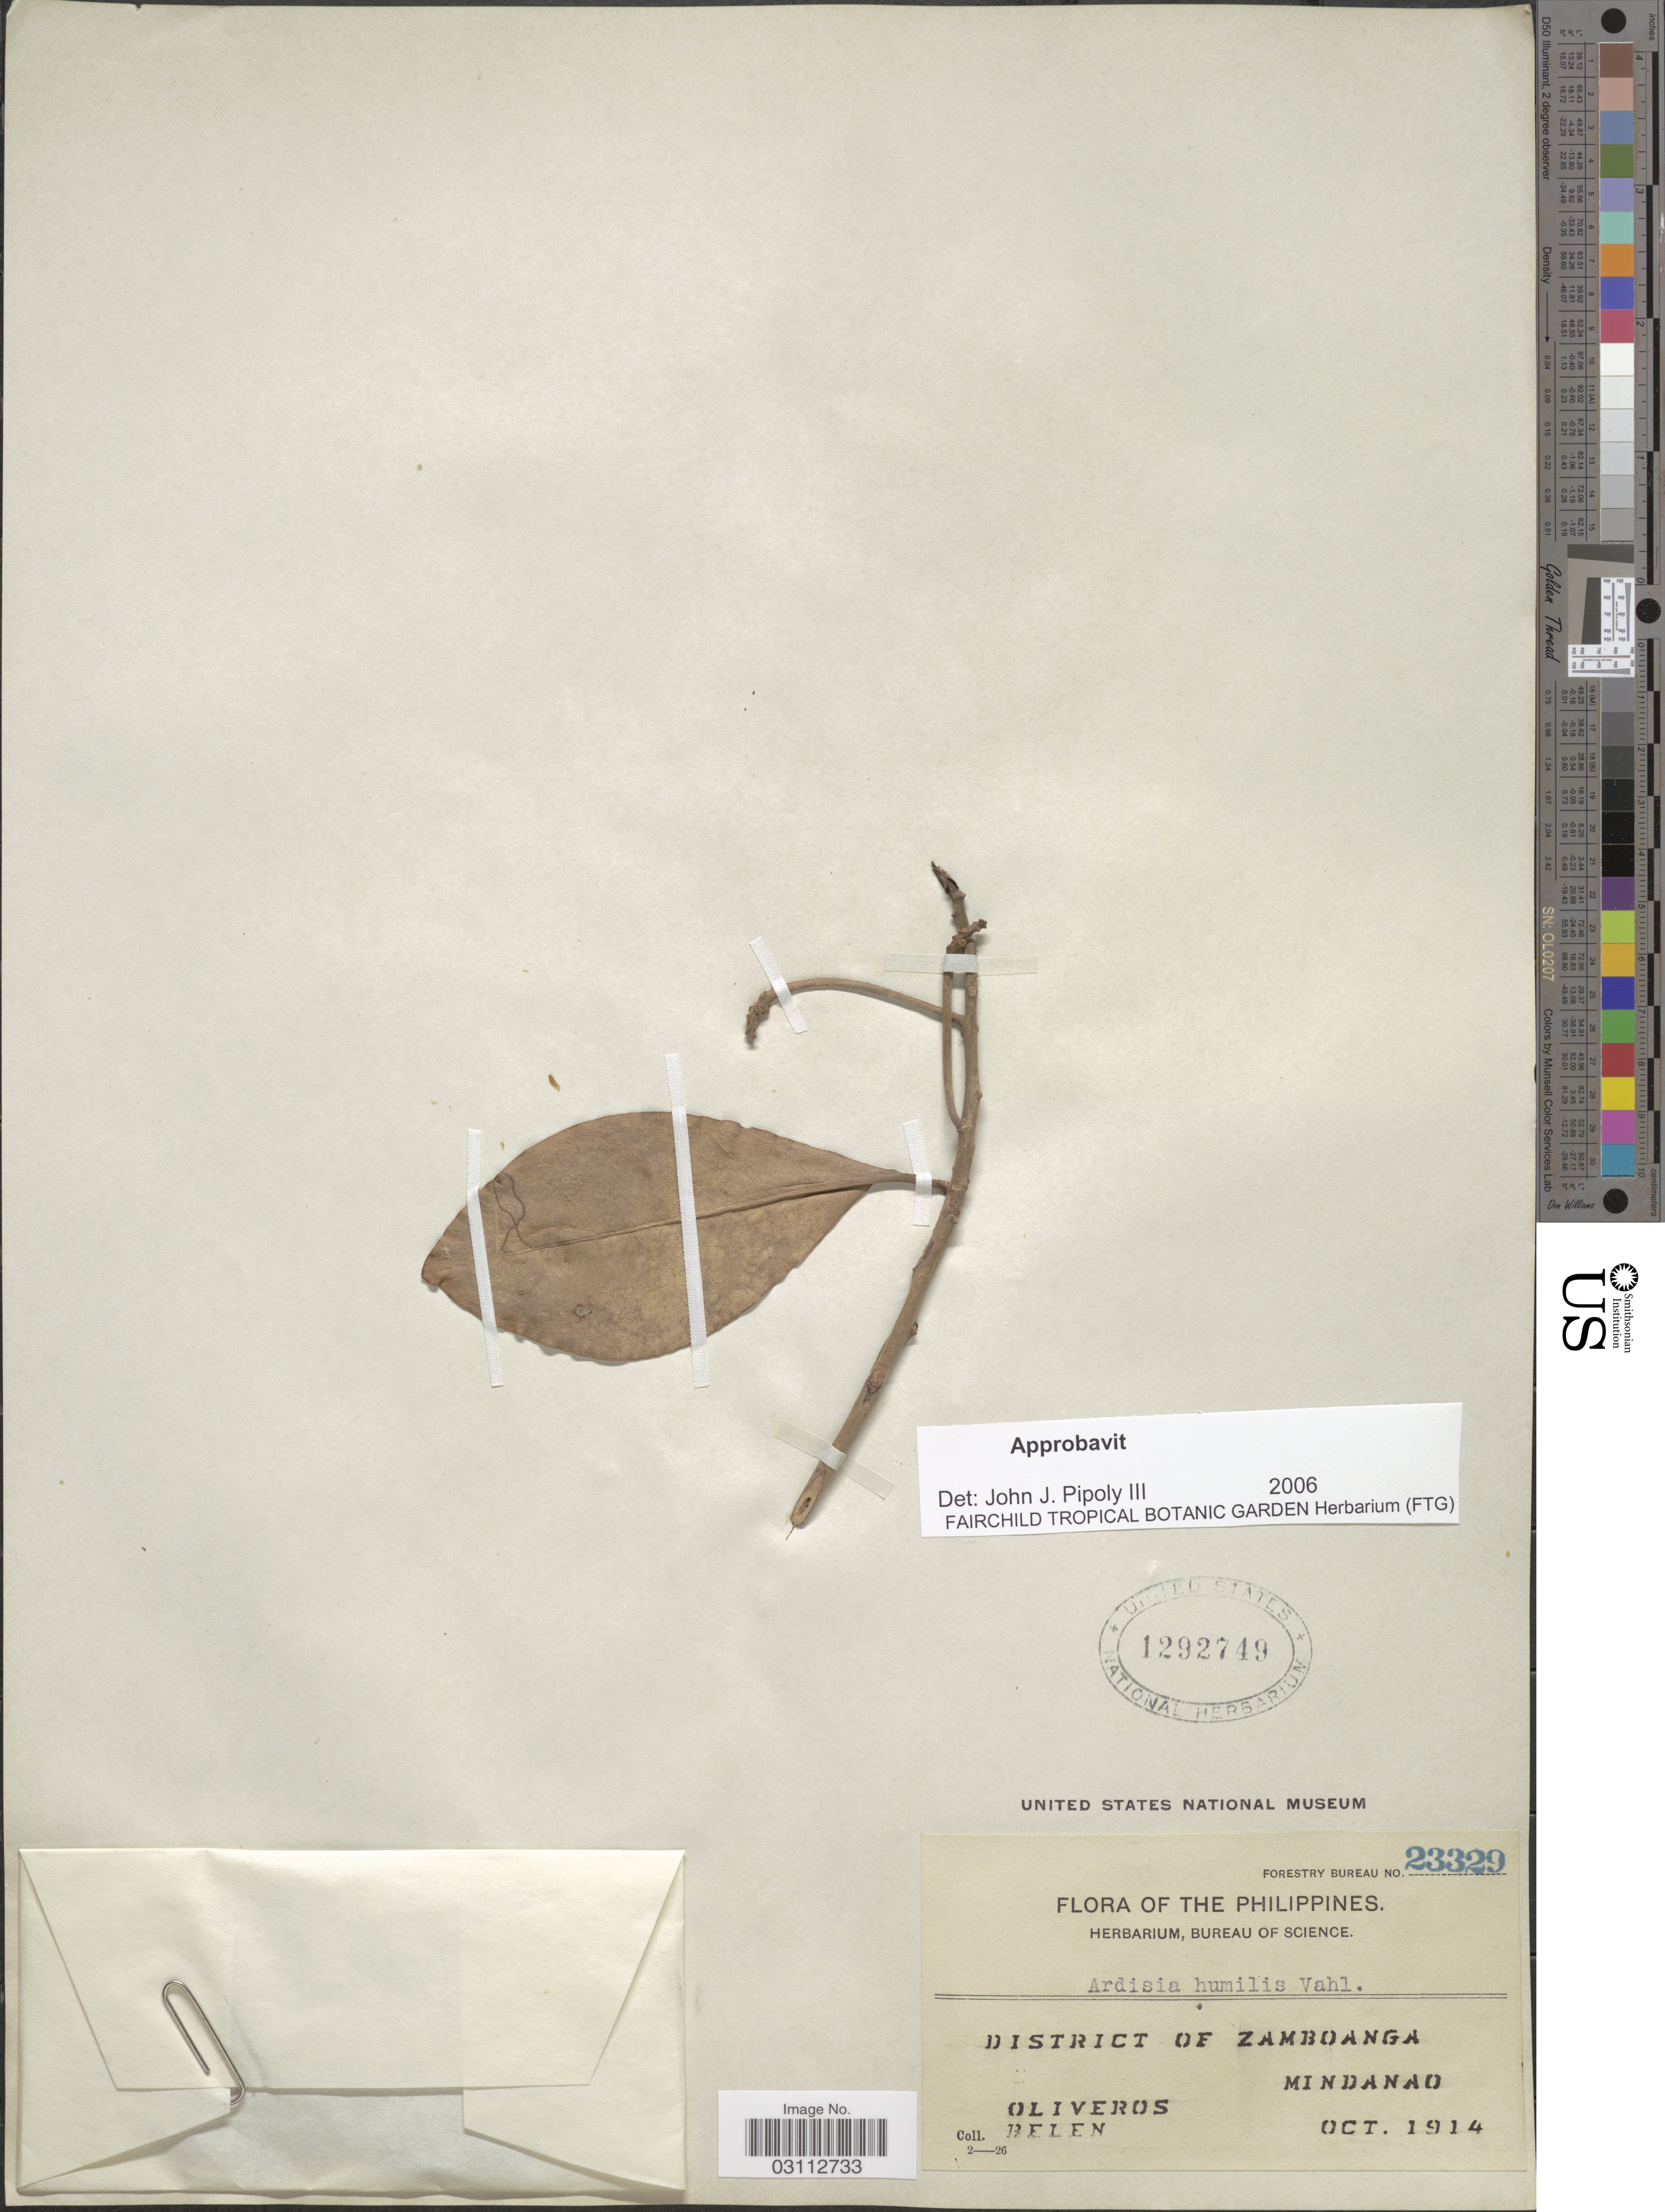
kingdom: Plantae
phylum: Tracheophyta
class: Magnoliopsida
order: Ericales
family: Primulaceae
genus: Ardisia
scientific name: Ardisia humilis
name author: Vahl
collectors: Oliveros & Belen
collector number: Forestry Bureau 23329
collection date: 1914-10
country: Philippines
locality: District of Zamboanga, Mindanao.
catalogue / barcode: US 1292749